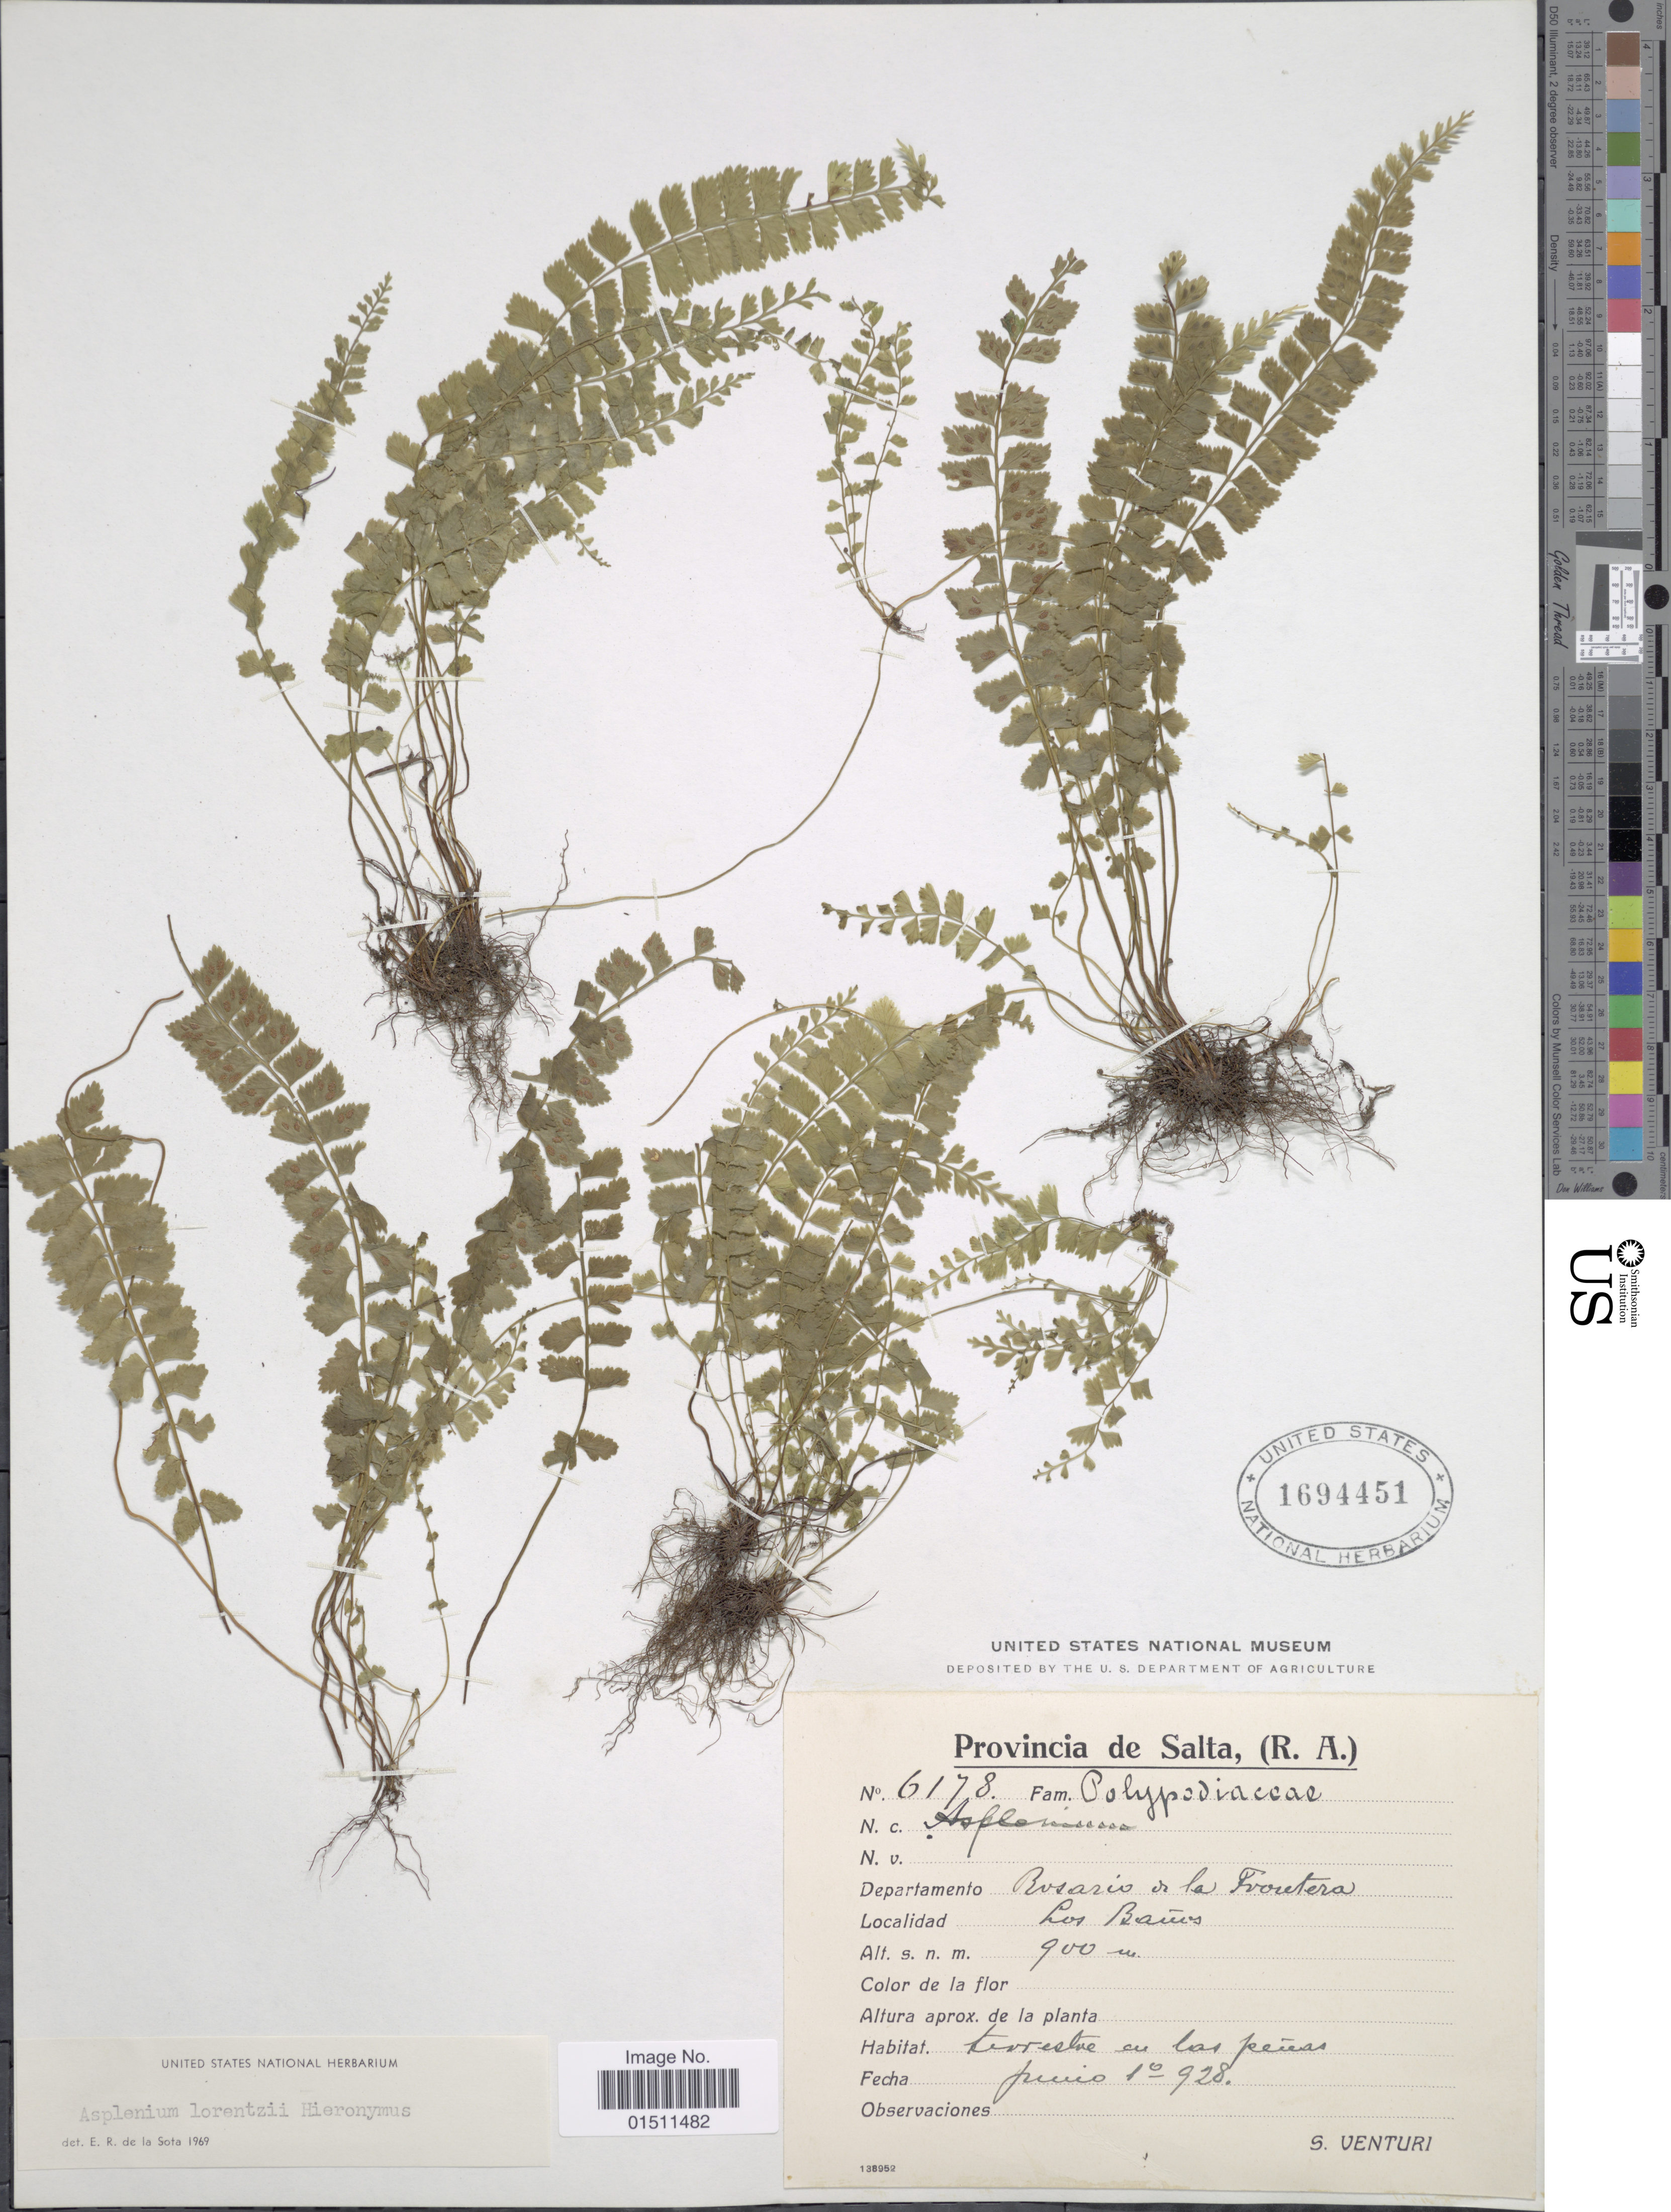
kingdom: Plantae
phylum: Tracheophyta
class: Polypodiopsida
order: Polypodiales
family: Aspleniaceae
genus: Asplenium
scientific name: Asplenium lorentzii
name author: Hieron.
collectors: S. Venturi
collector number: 6178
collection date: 1928-06-10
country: Argentina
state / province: Salta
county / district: Rosario de La Frontera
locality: Los Baños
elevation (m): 900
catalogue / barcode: US 1694451